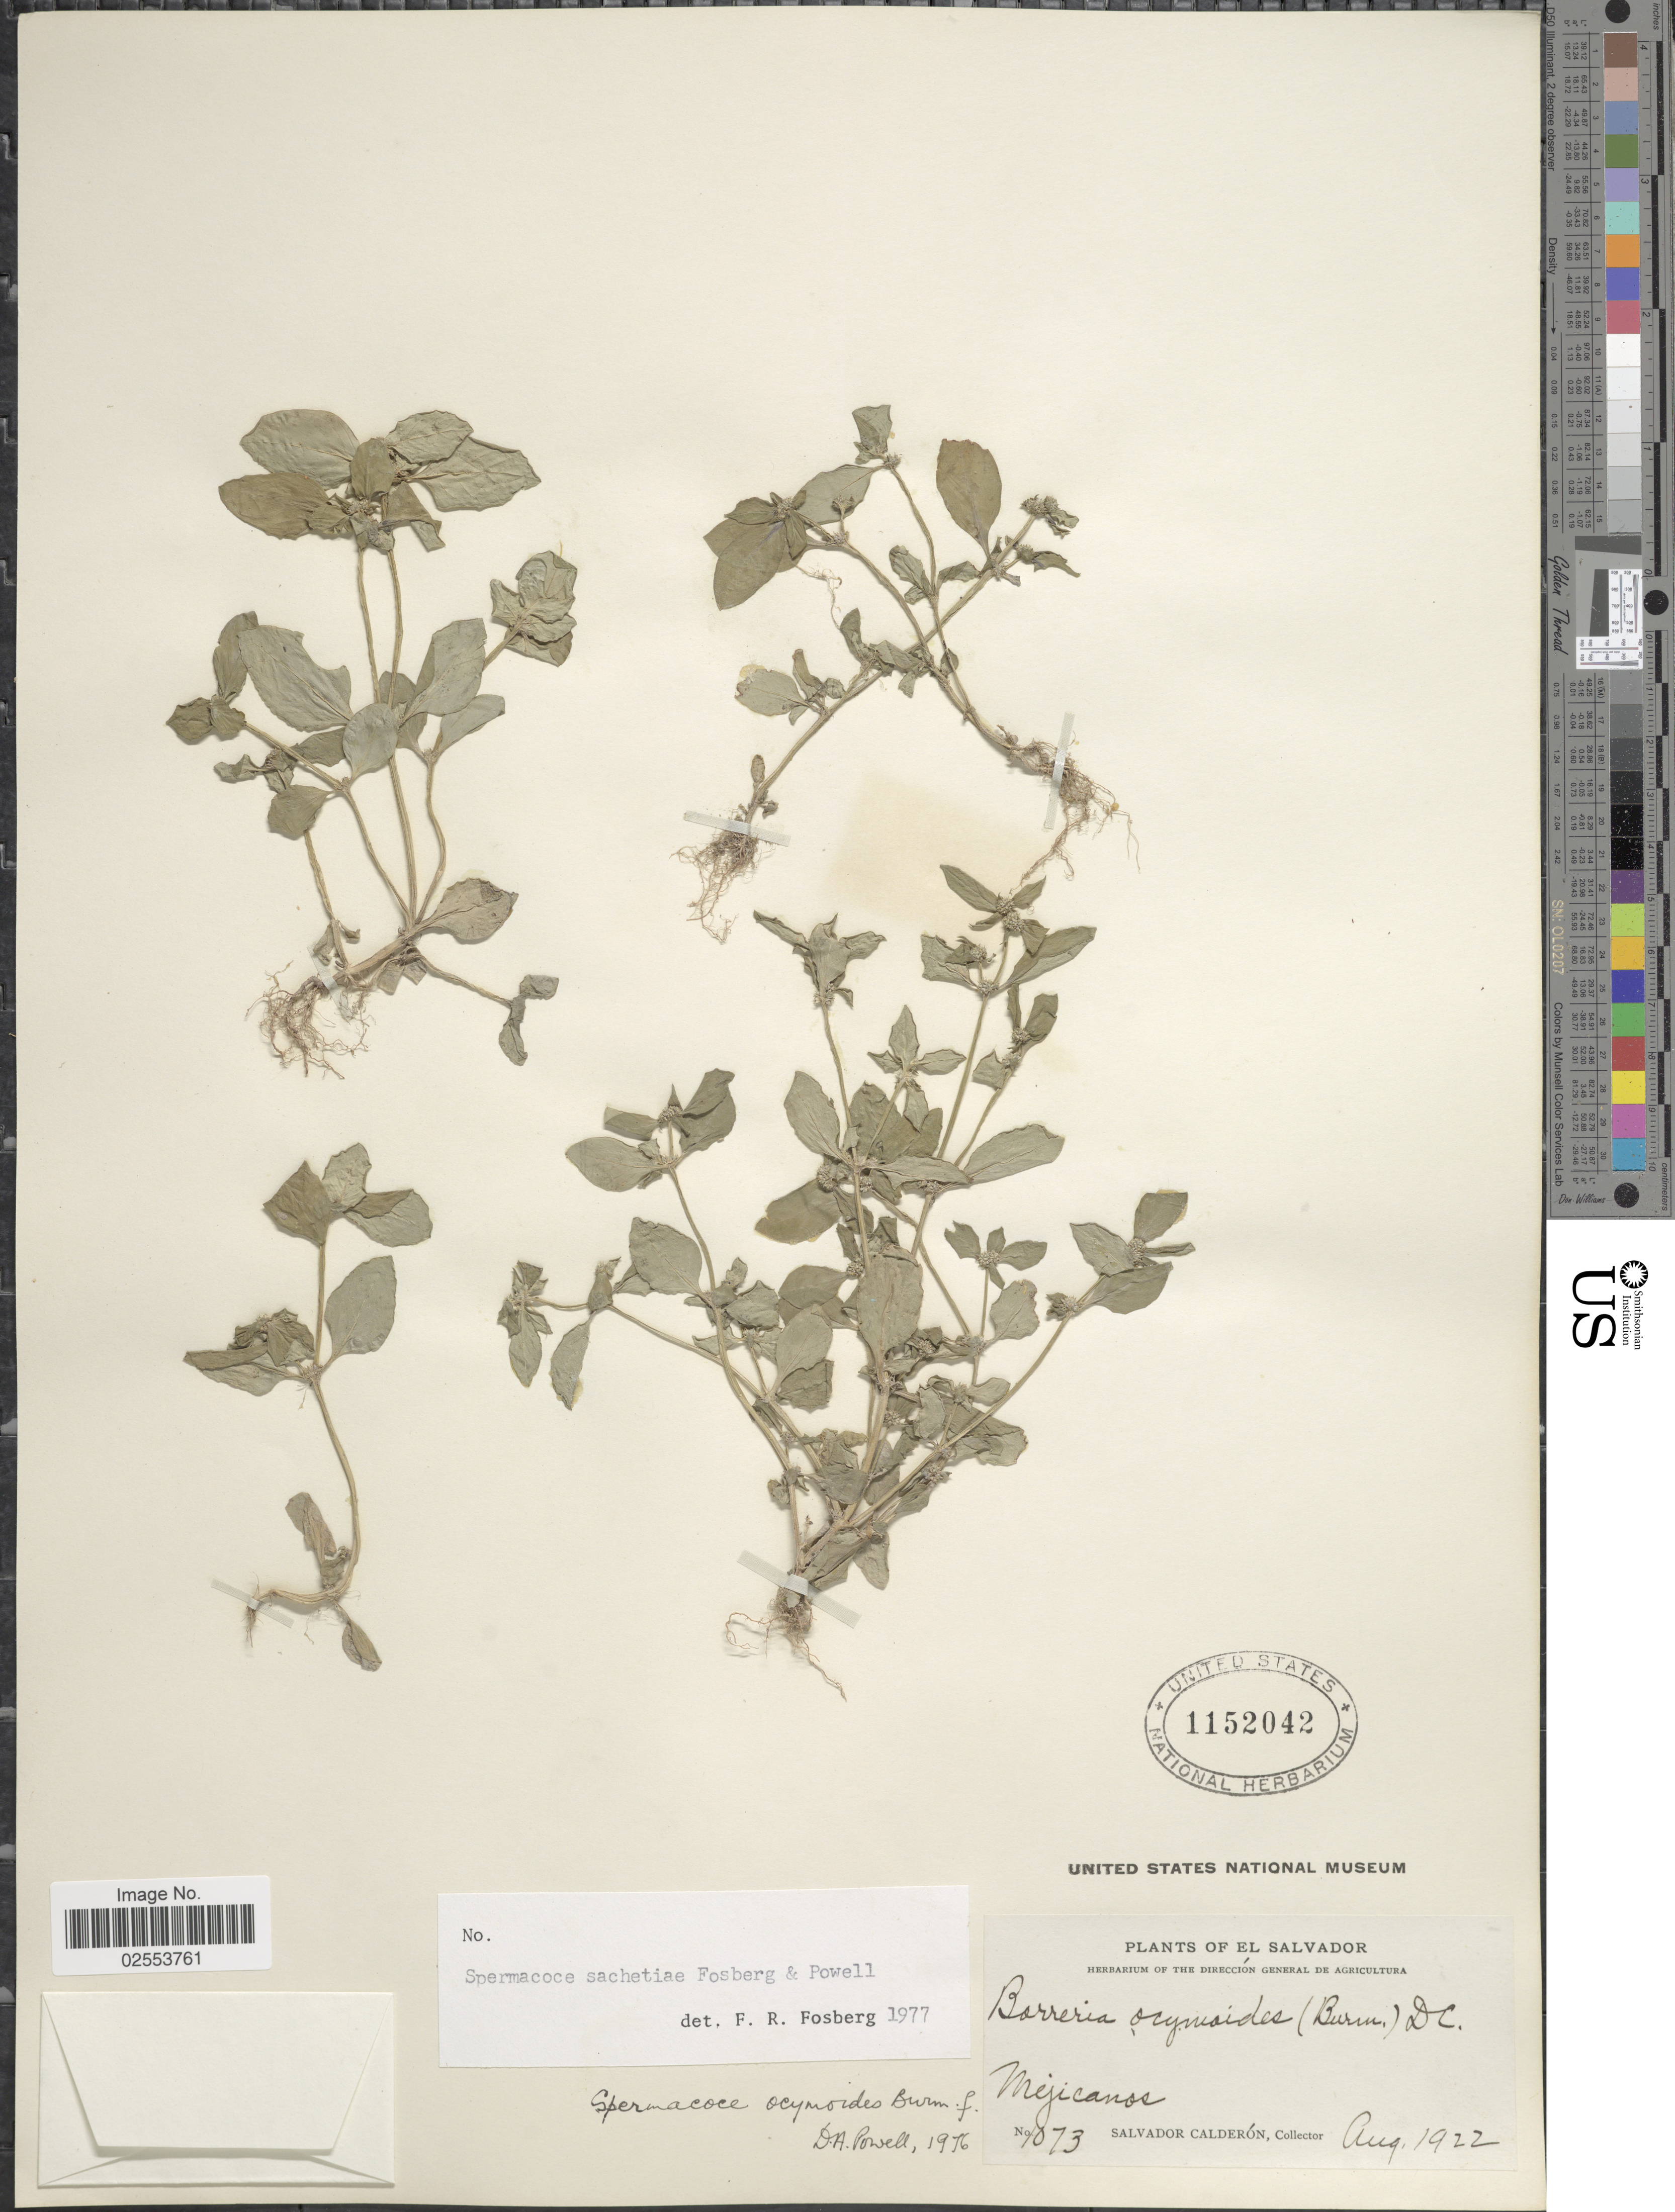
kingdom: Plantae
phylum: Tracheophyta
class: Magnoliopsida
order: Gentianales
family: Rubiaceae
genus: Spermacoce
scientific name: Spermacoce sachetiae Fosberg & D.A. Powell sp. nov. ined.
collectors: S. Calderón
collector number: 1073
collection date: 1922-08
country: El Salvador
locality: Mejicanos.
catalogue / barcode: US 1152042